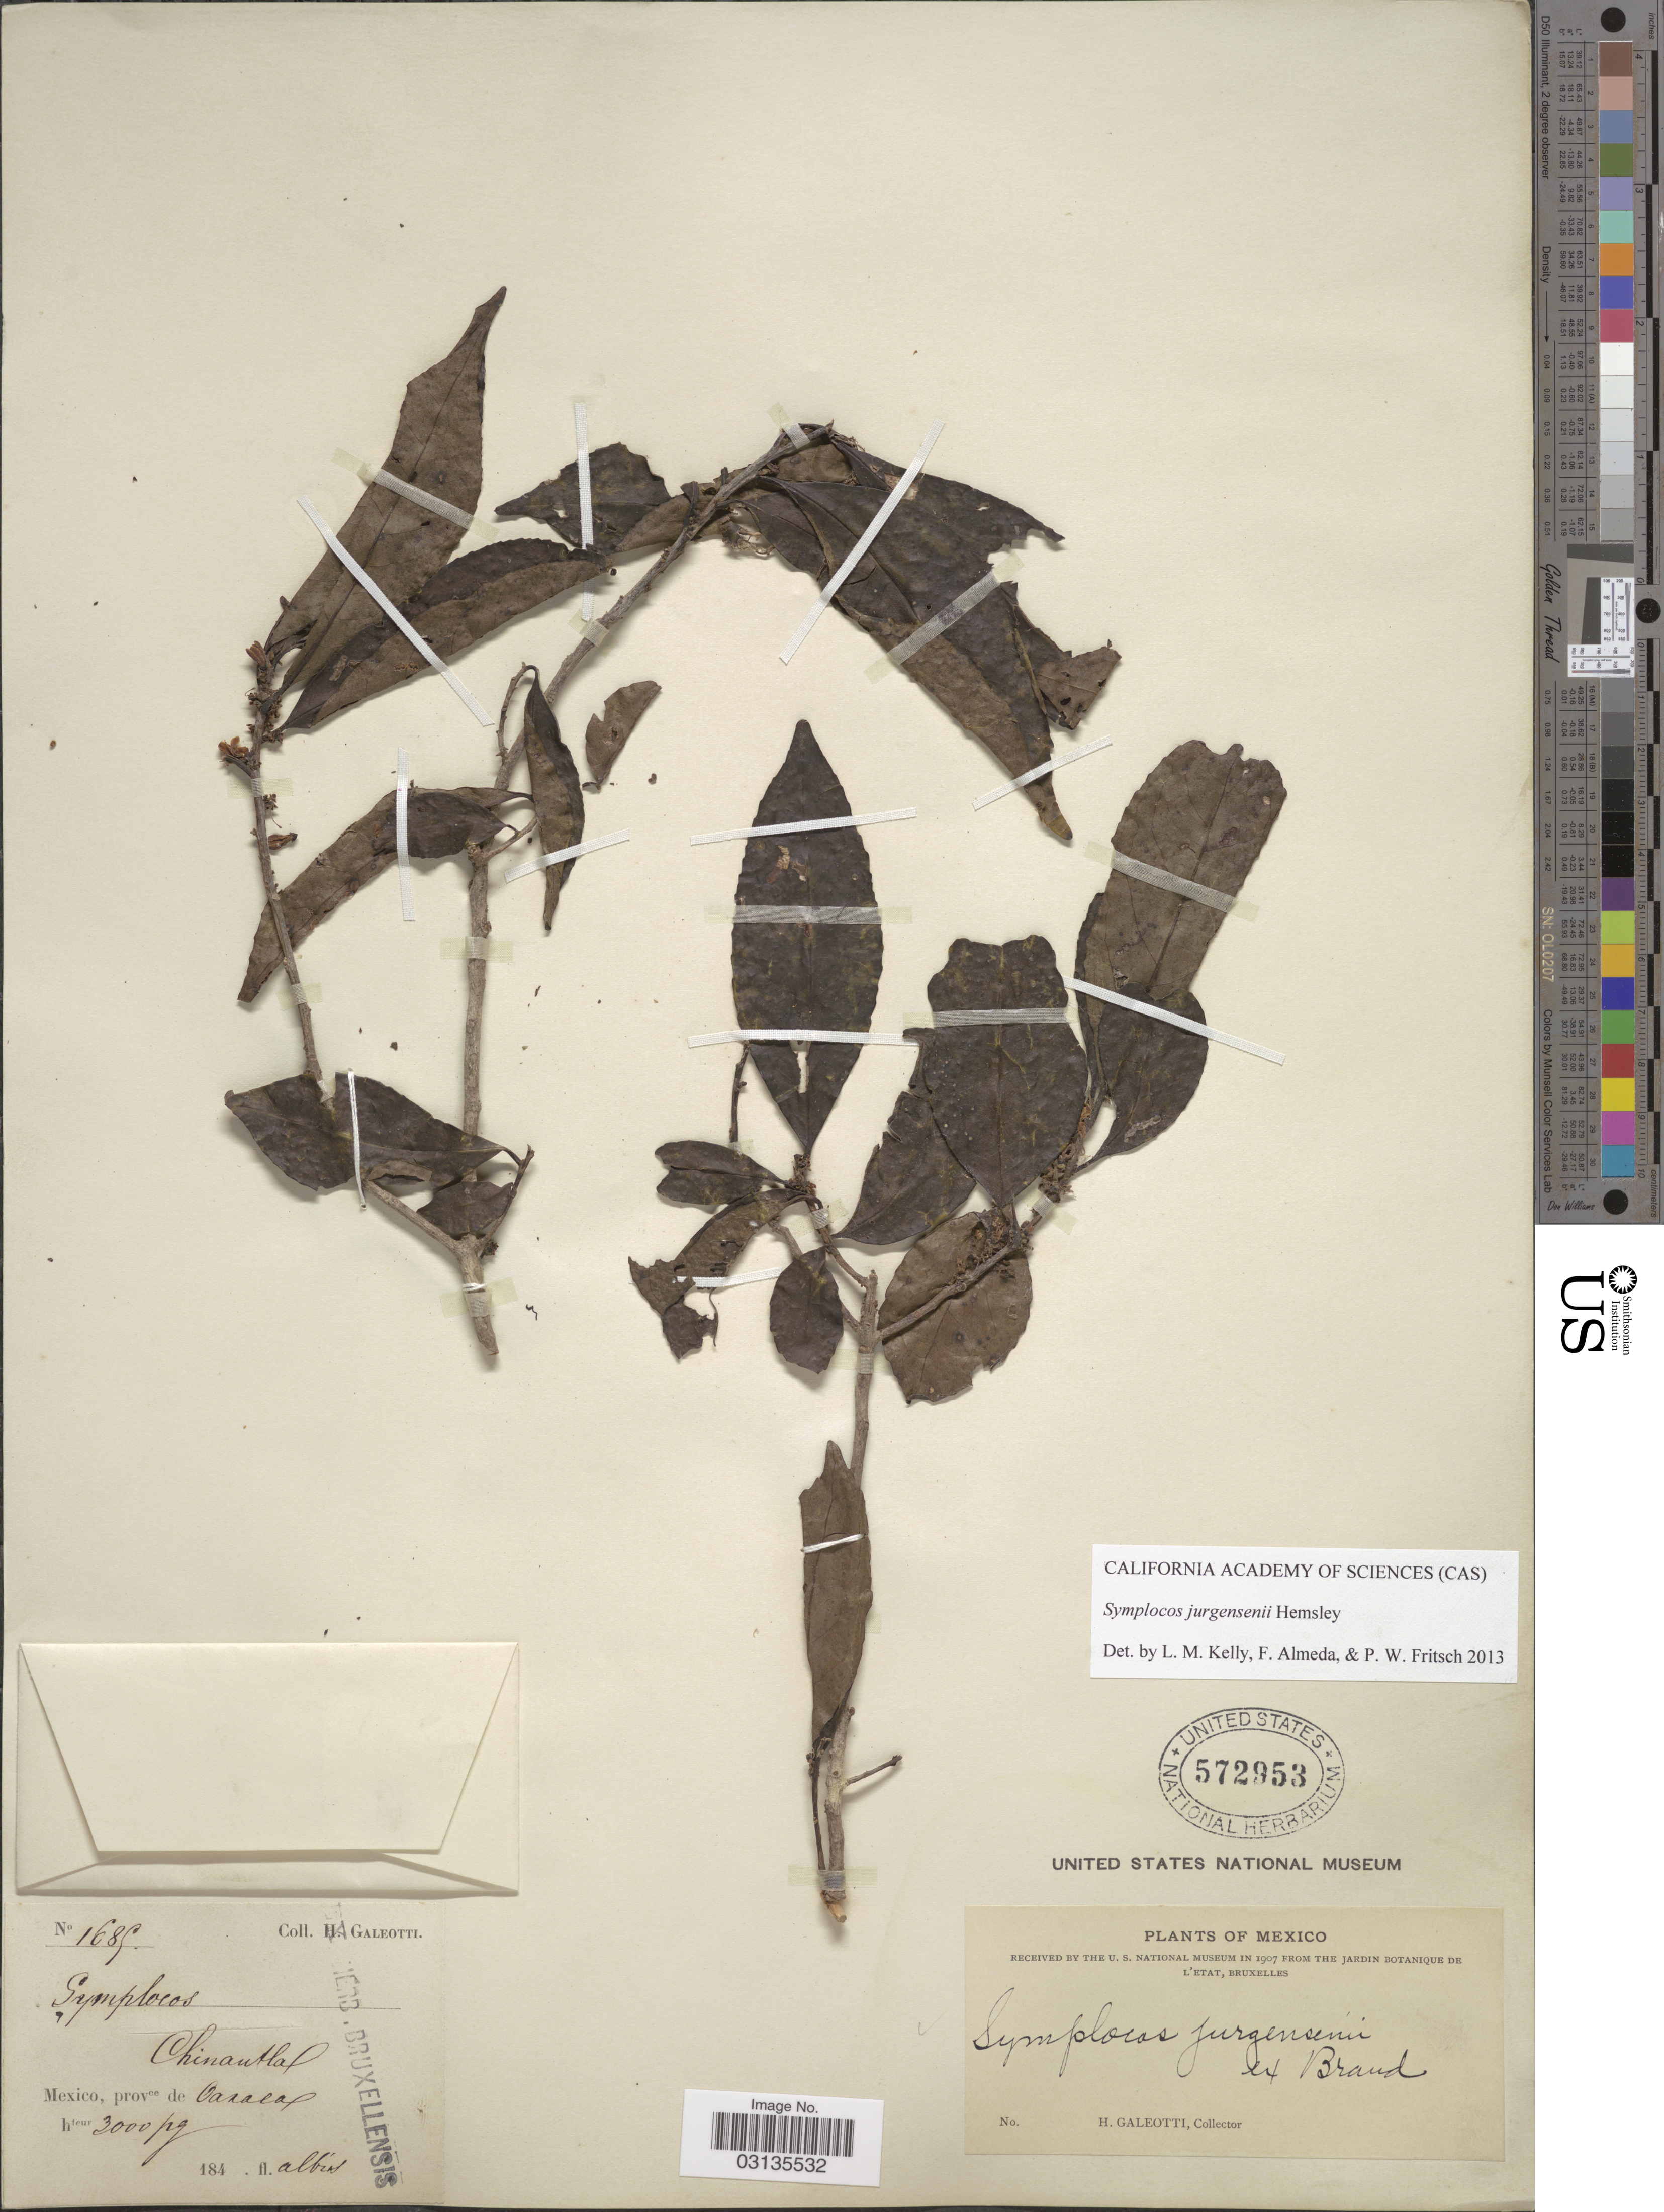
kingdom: Plantae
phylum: Tracheophyta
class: Magnoliopsida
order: Ericales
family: Symplocaceae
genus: Symplocos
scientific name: Symplocos jurgensenii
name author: Hemsl.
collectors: H. G. Galeotti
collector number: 1685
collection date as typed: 184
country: Mexico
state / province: Oaxaca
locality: Chinantlal.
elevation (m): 914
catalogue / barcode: US 572953